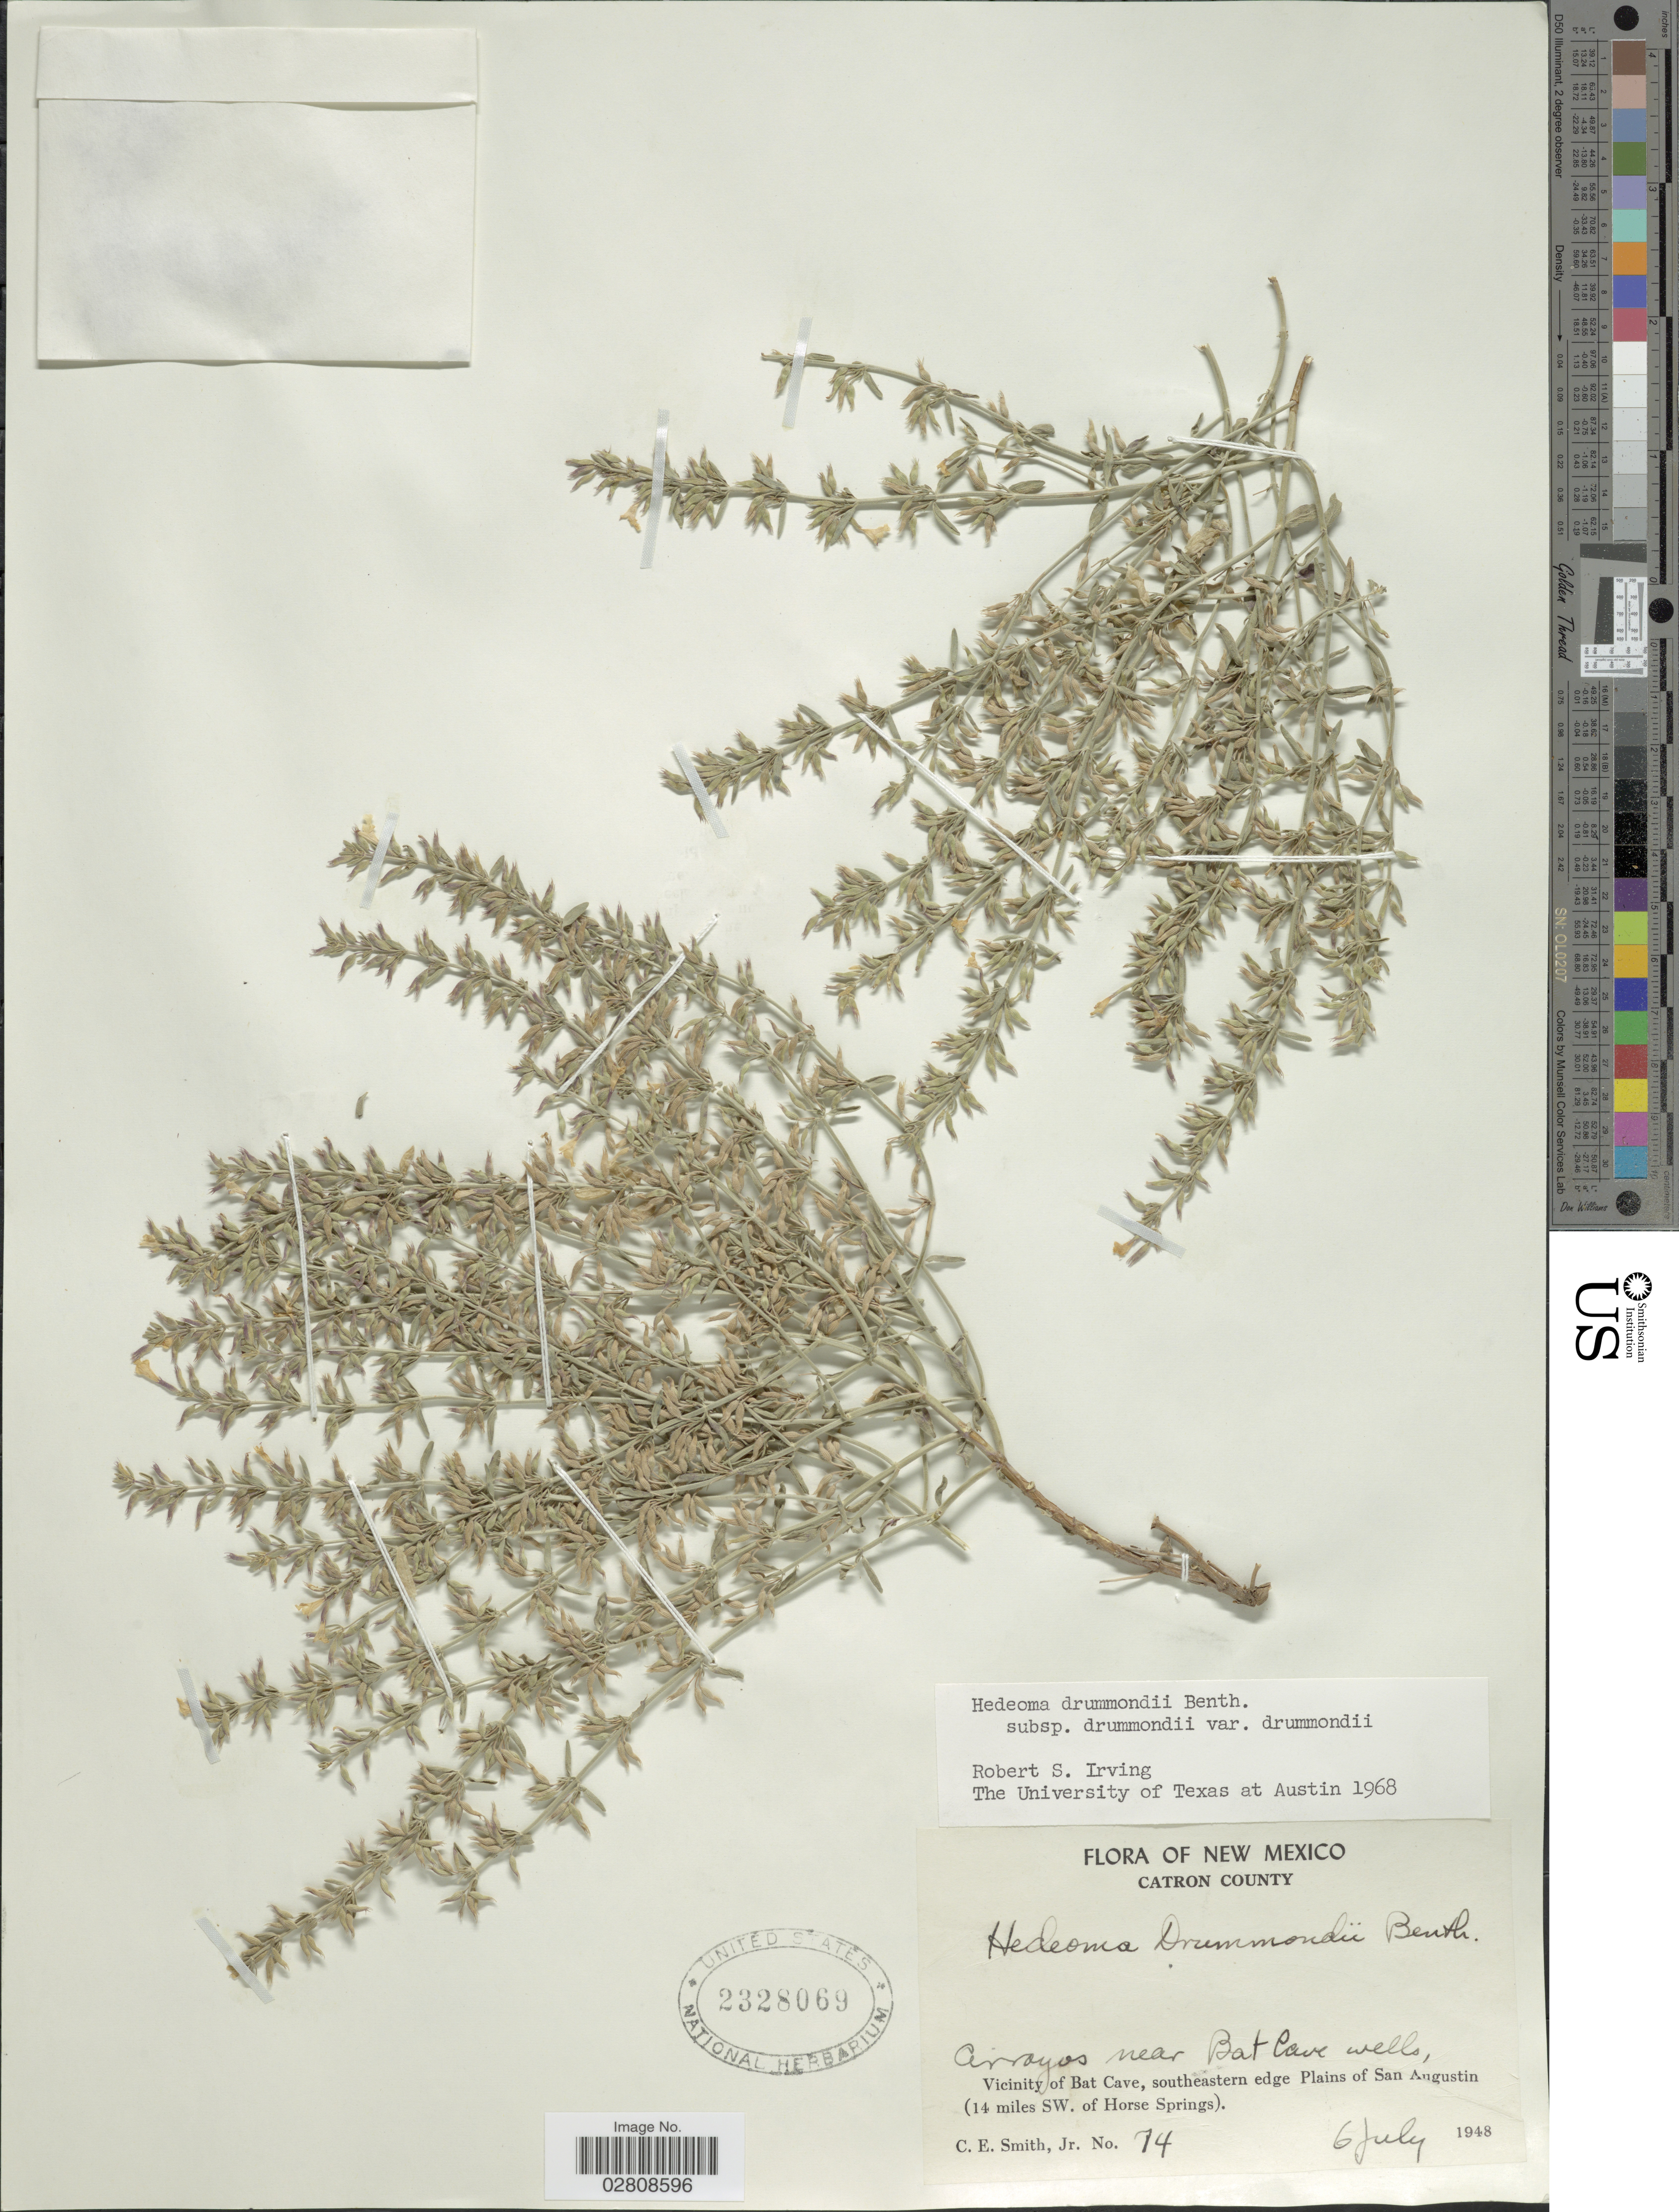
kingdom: Plantae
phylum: Tracheophyta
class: Magnoliopsida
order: Lamiales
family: Lamiaceae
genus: Hedeoma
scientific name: Hedeoma drummondii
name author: Benth.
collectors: C. E. Smith Jr.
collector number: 74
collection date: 1948-07-06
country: United States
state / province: New Mexico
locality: Catron County. Arroyos near Bat Cave wells, Vicinity of Bat Cave, southeastern edge Plains of San Augustin (14 miles SW. of Horse Springs).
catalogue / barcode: US 2328069